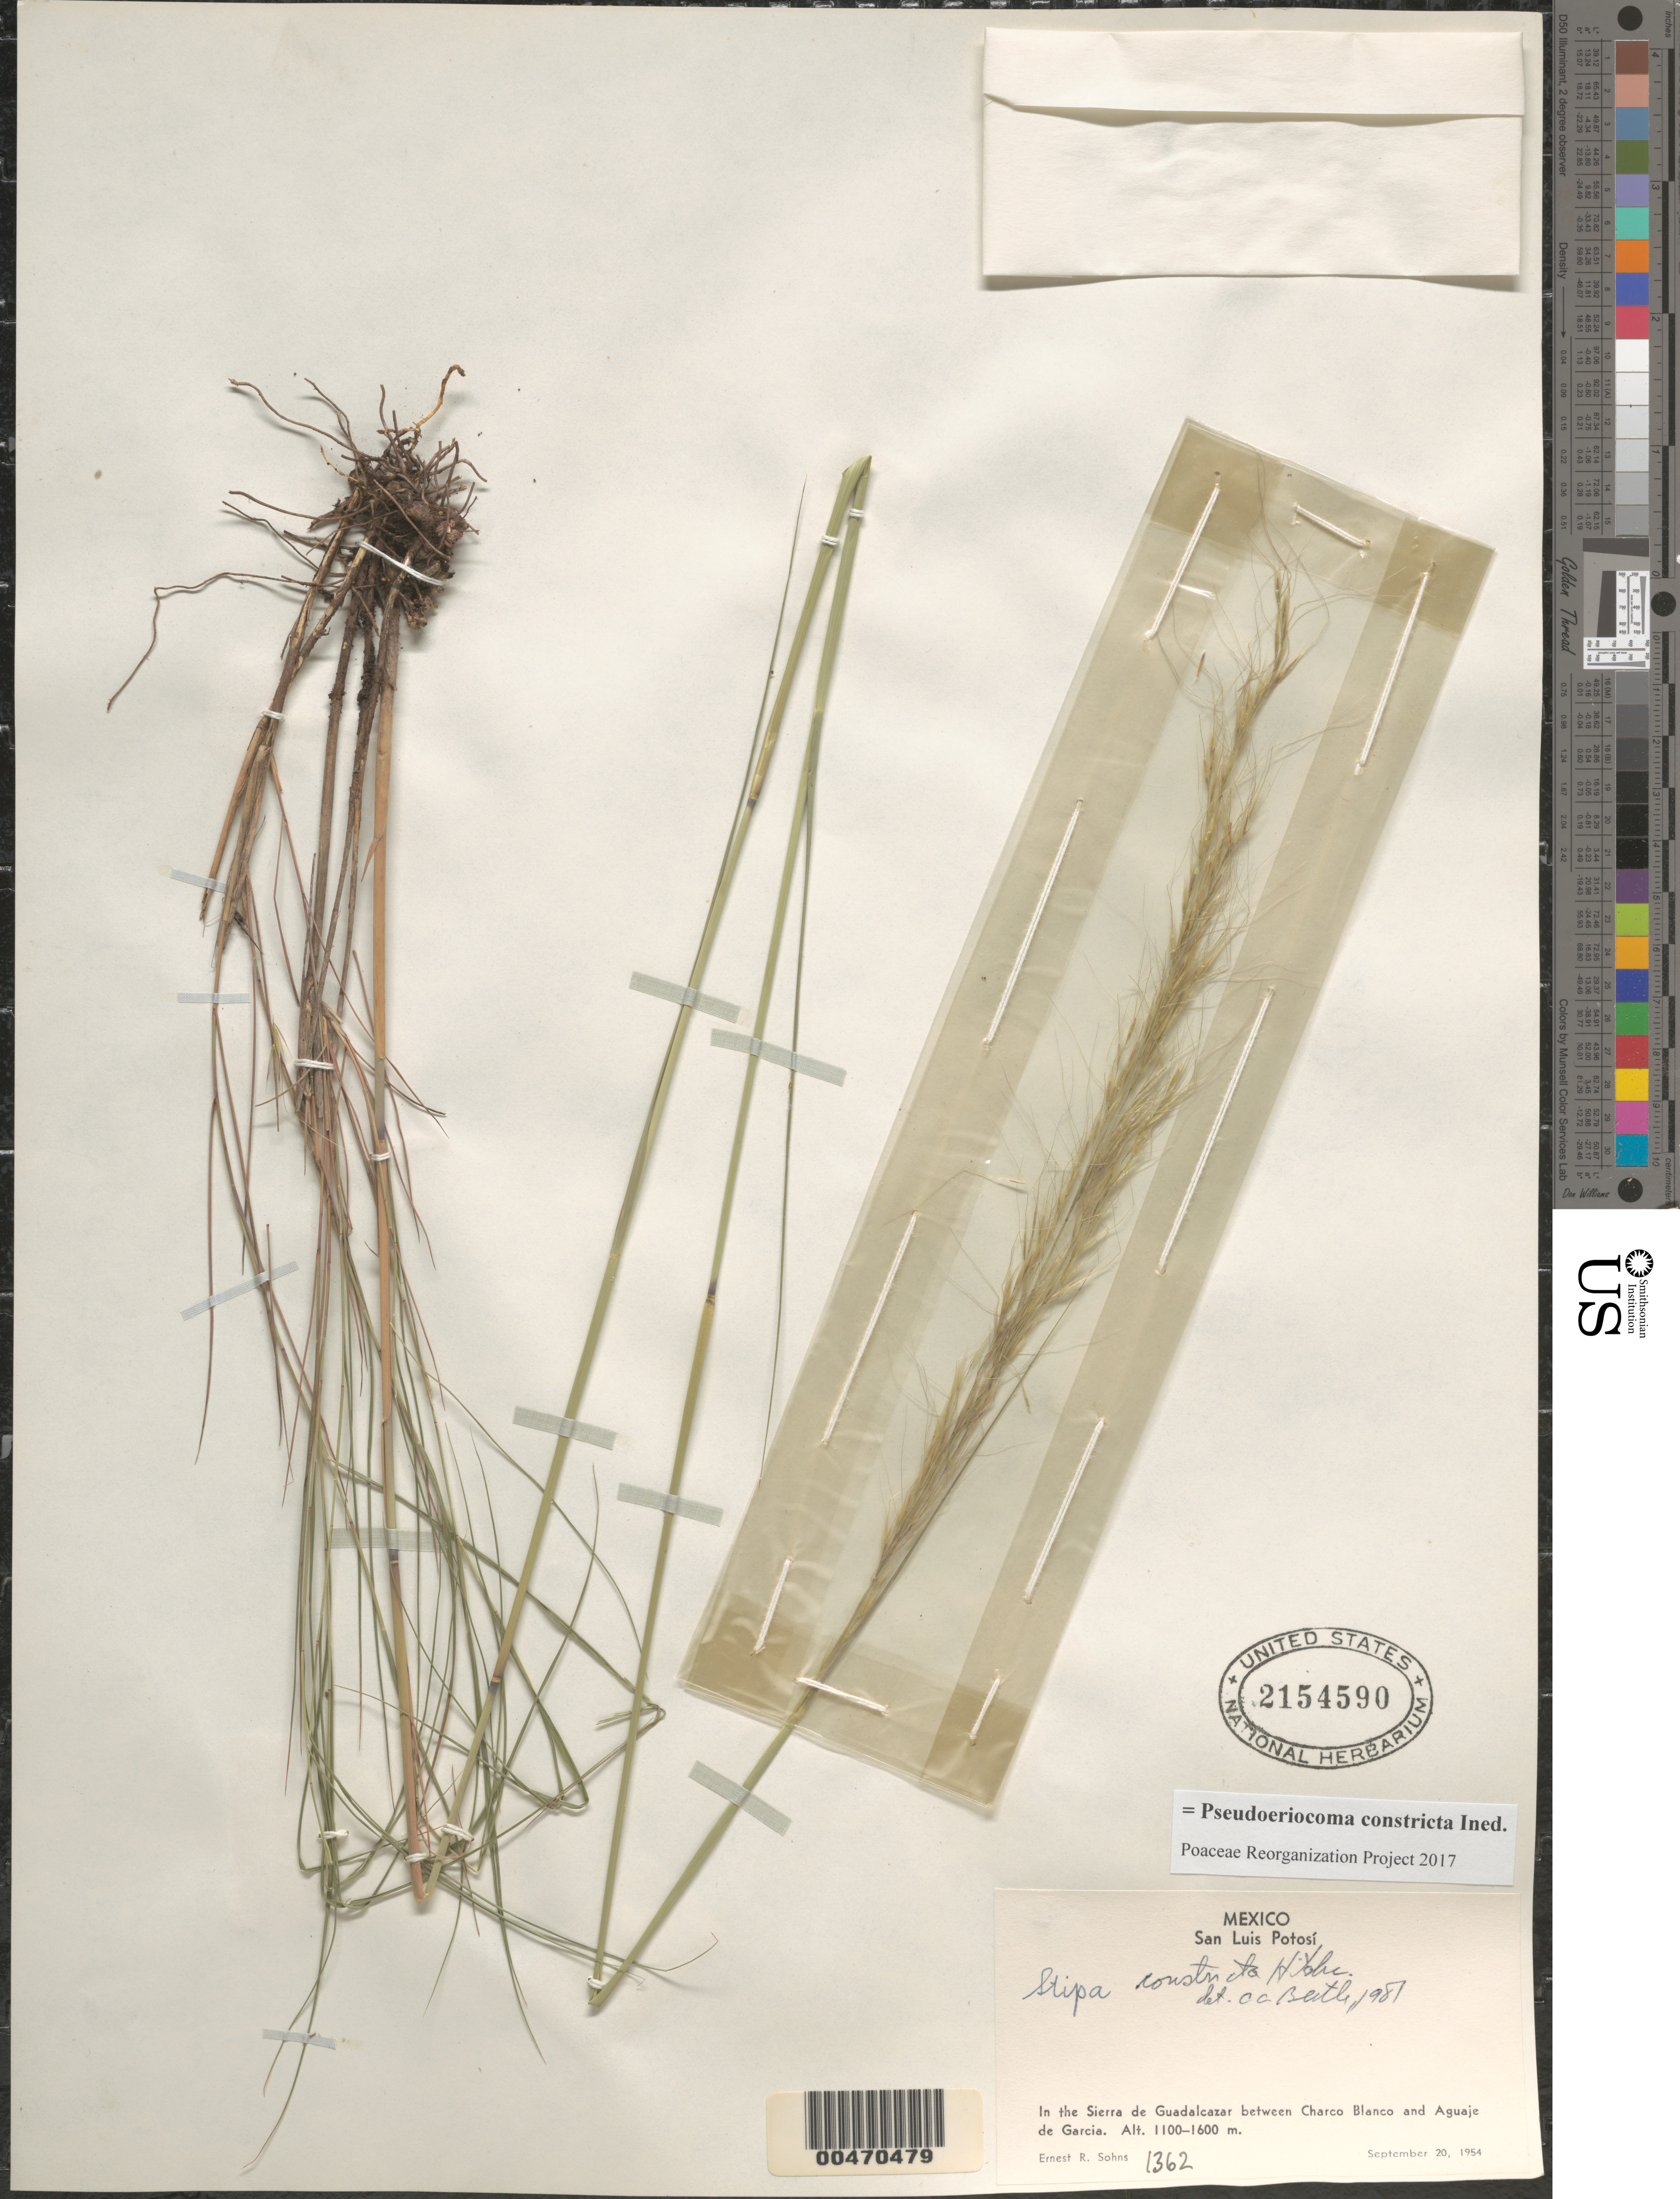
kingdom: Plantae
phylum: Tracheophyta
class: Liliopsida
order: Poales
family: Poaceae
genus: Pseudoeriocoma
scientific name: Pseudoeriocoma constricta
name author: (Kunth) Romasch.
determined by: Poaceae Reorganization Project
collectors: E. R. Sohns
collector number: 1362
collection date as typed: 20 Sep 1954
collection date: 1954-09-20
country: Mexico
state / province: San Luis Potosi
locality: In the Sierra de Guadalcazar between Charco Blanco & Aguaje de Garcia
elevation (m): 1100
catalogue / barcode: US 2154590